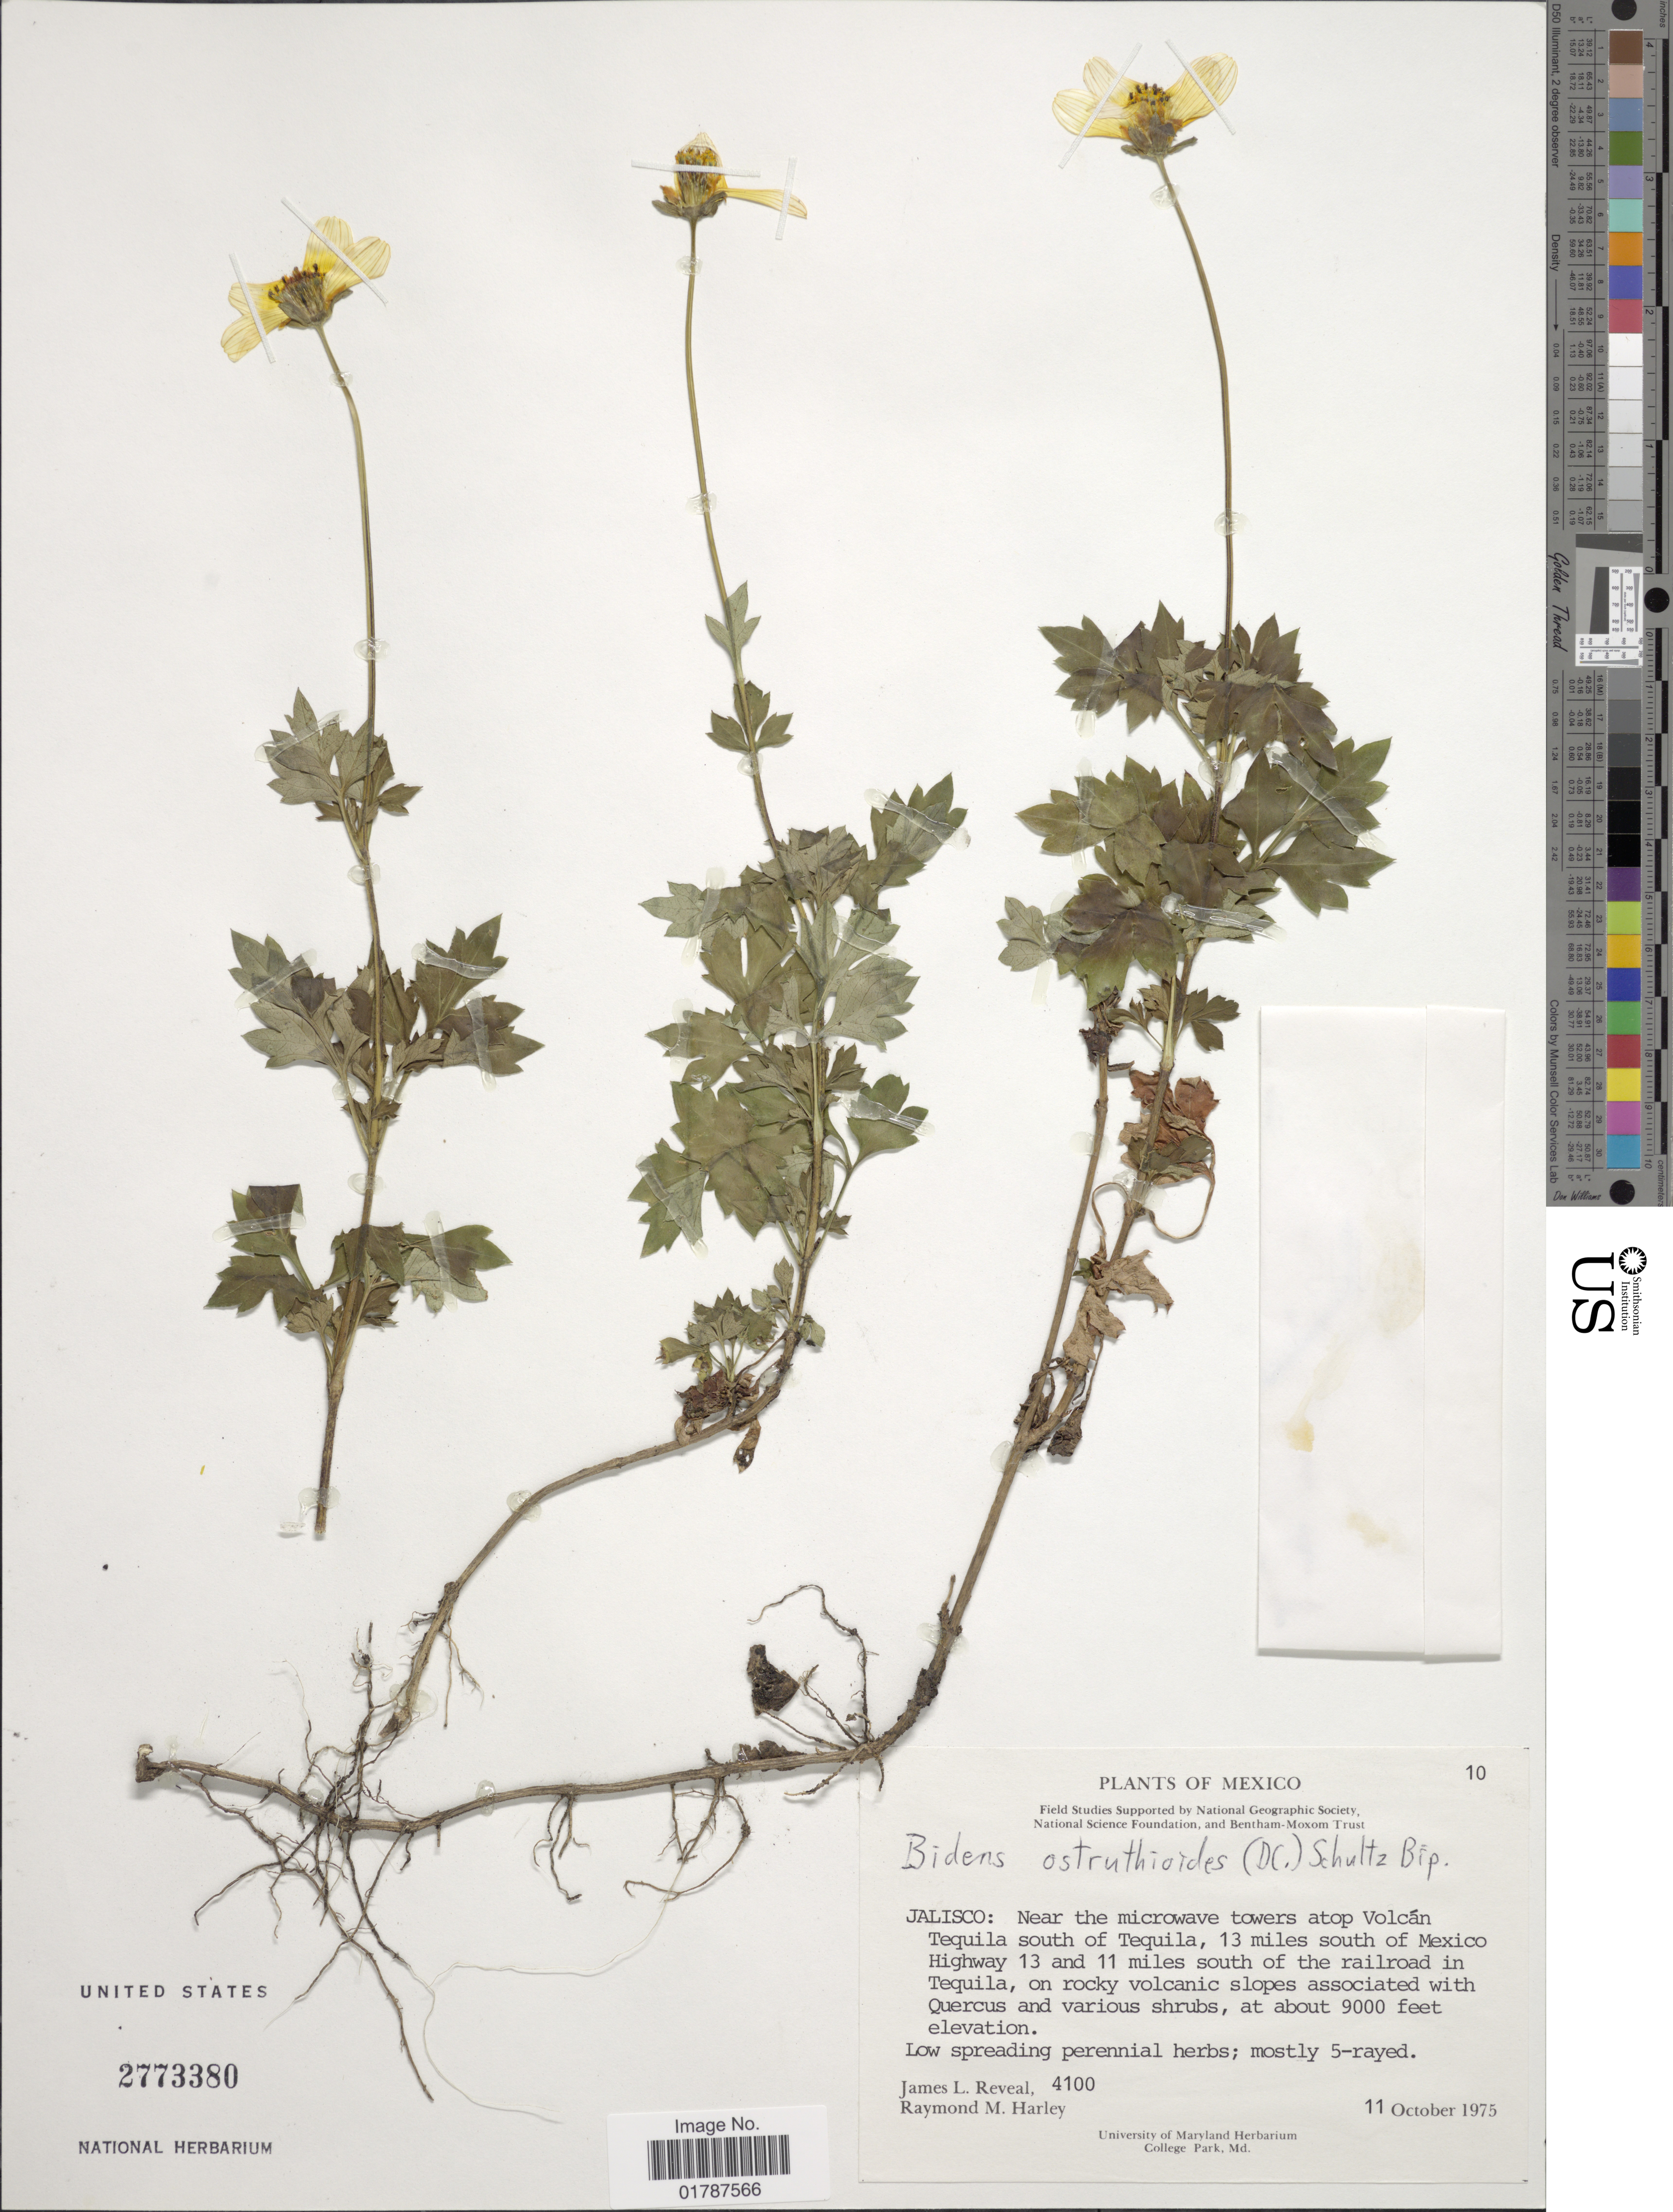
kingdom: Plantae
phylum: Tracheophyta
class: Magnoliopsida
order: Asterales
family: Asteraceae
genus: Bidens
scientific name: Bidens ostruthioides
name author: (DC.) Sch. Bip.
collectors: J. L. Reveal & R. M. Harley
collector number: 4100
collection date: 1975-10-11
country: Mexico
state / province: Jalisco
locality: Jalisco: Near the microwave towers atop Volcan Tequila south of Tequila, 13 miles south of Mexico Highway 13 and 11 miles south of the railroad in Tequila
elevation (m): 2743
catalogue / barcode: US 2773380